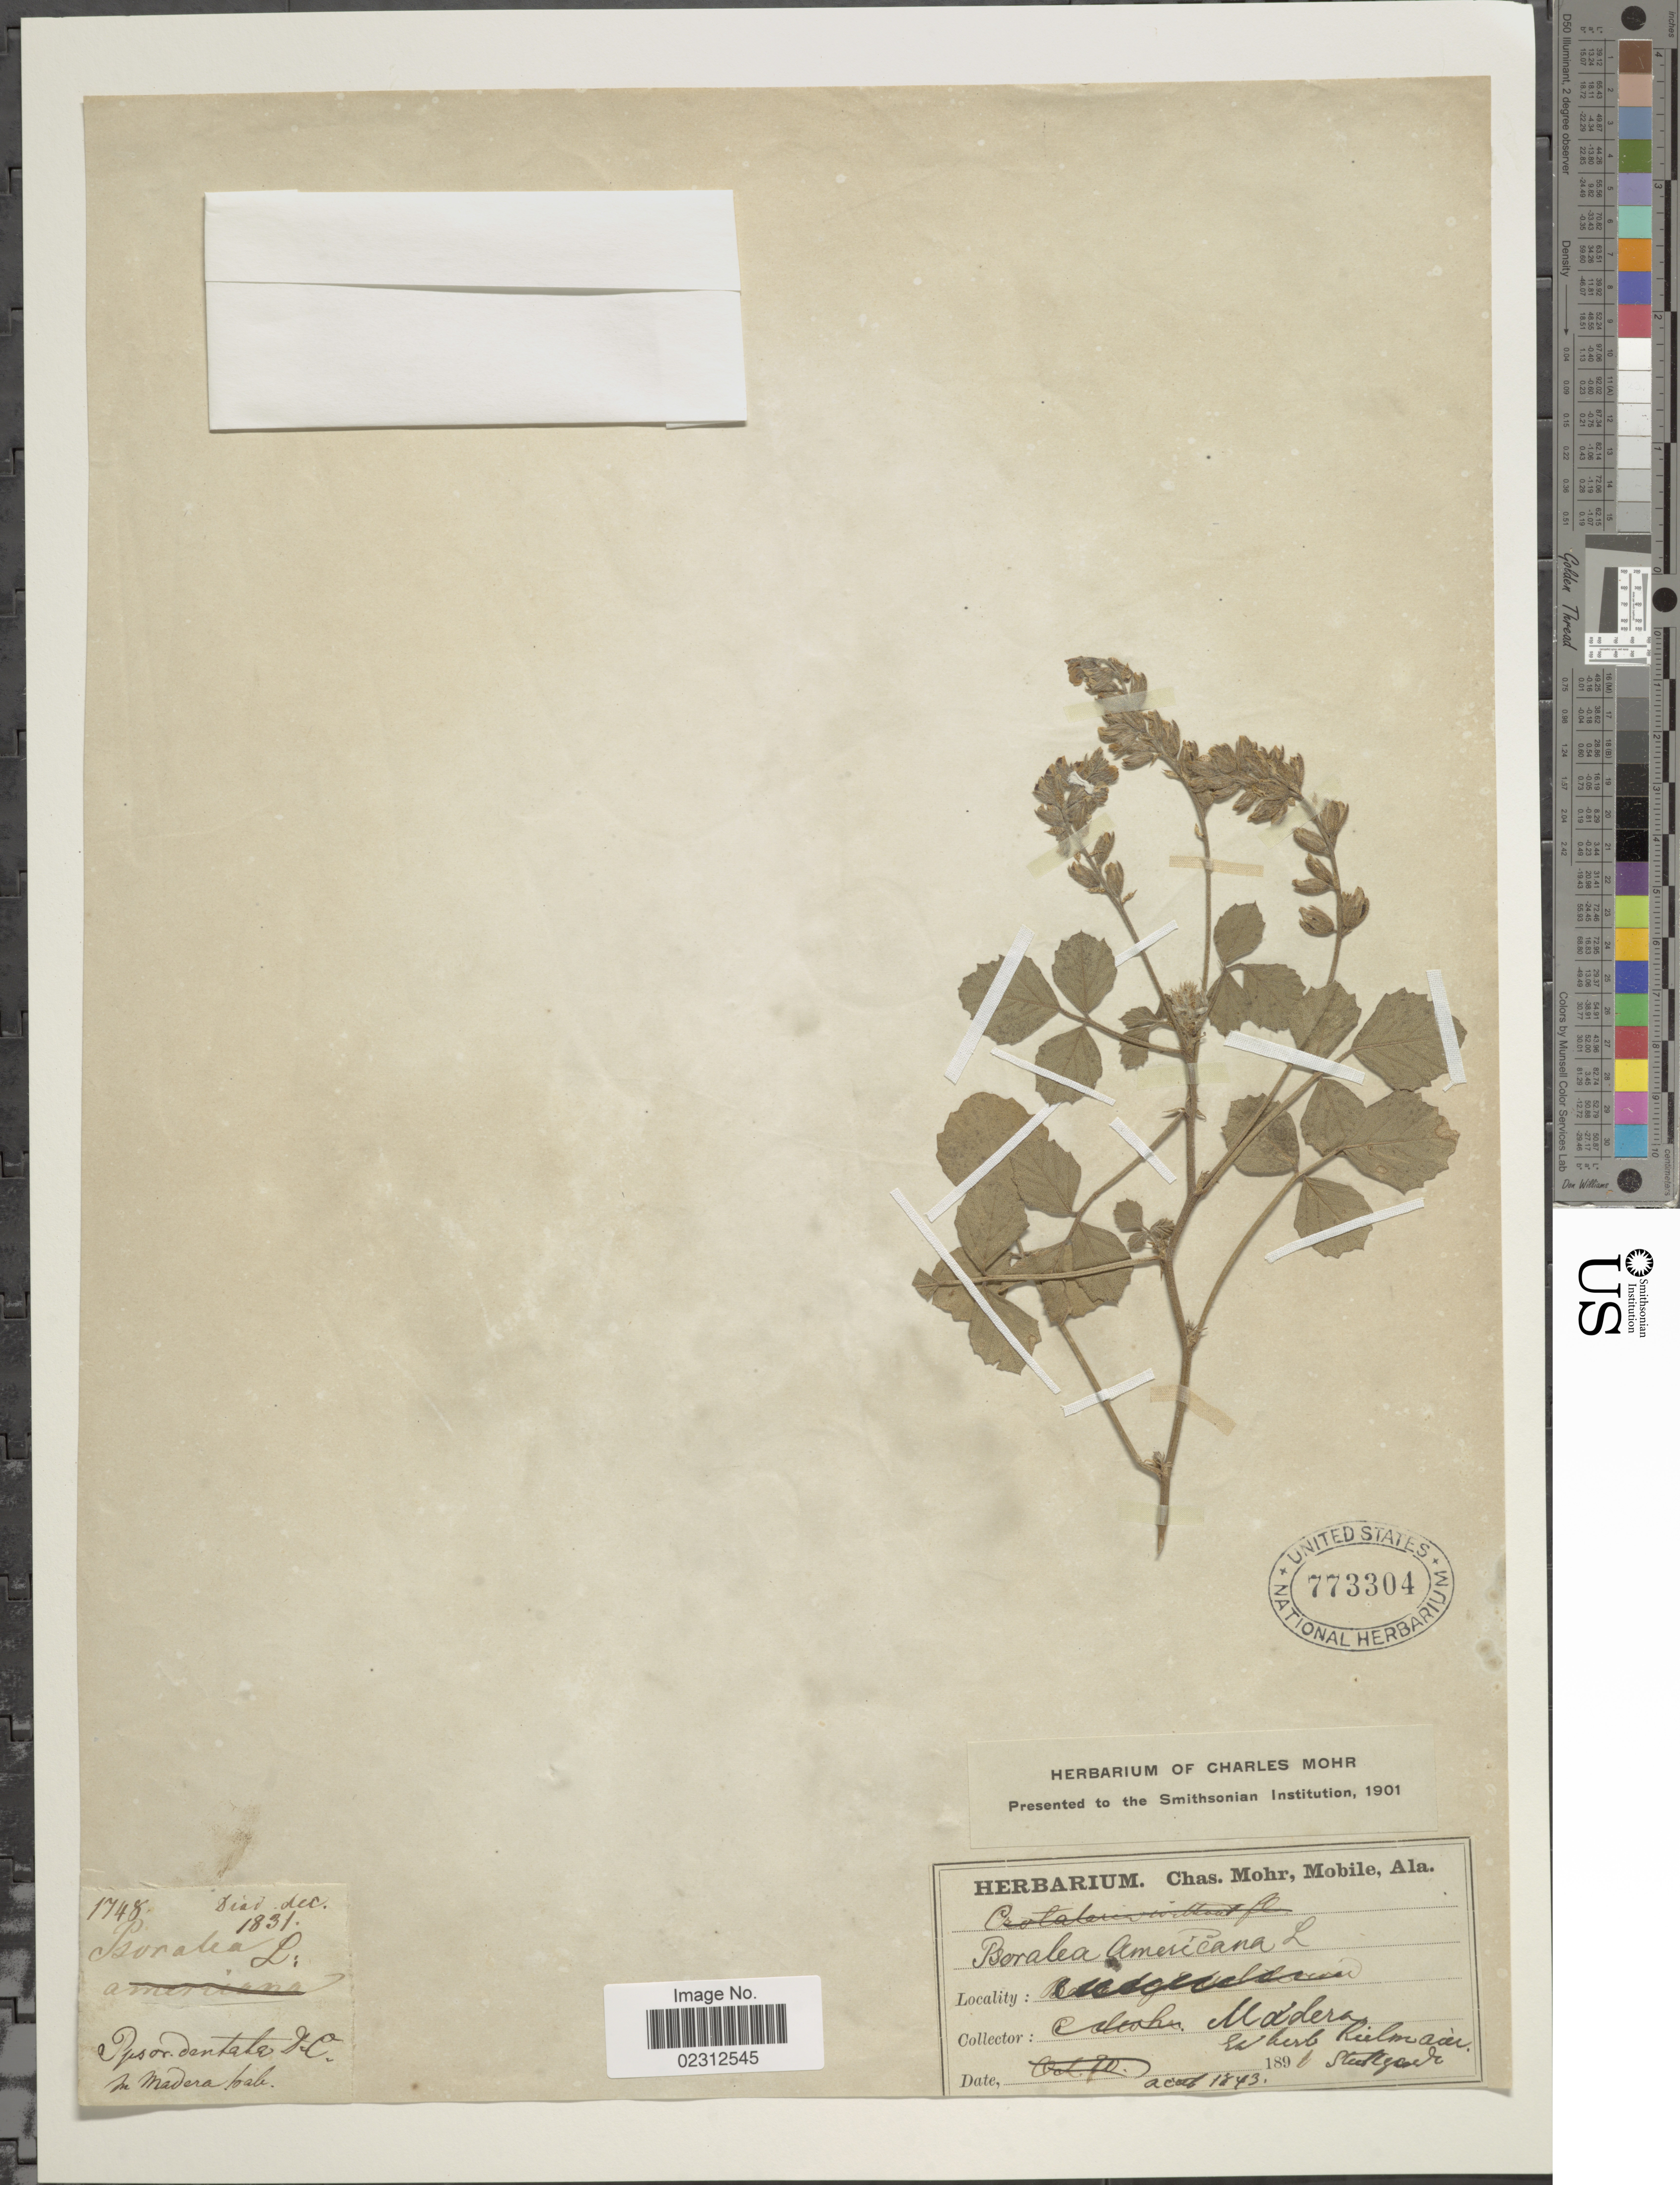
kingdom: Plantae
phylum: Tracheophyta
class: Magnoliopsida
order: Fabales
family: Fabaceae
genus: Psoralea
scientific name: Psoralea dentata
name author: DC.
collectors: Ex Herb. Kielmaier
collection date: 1843-10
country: Portugal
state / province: Madeira (Aut. Reg.)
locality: Madera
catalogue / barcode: US 773304